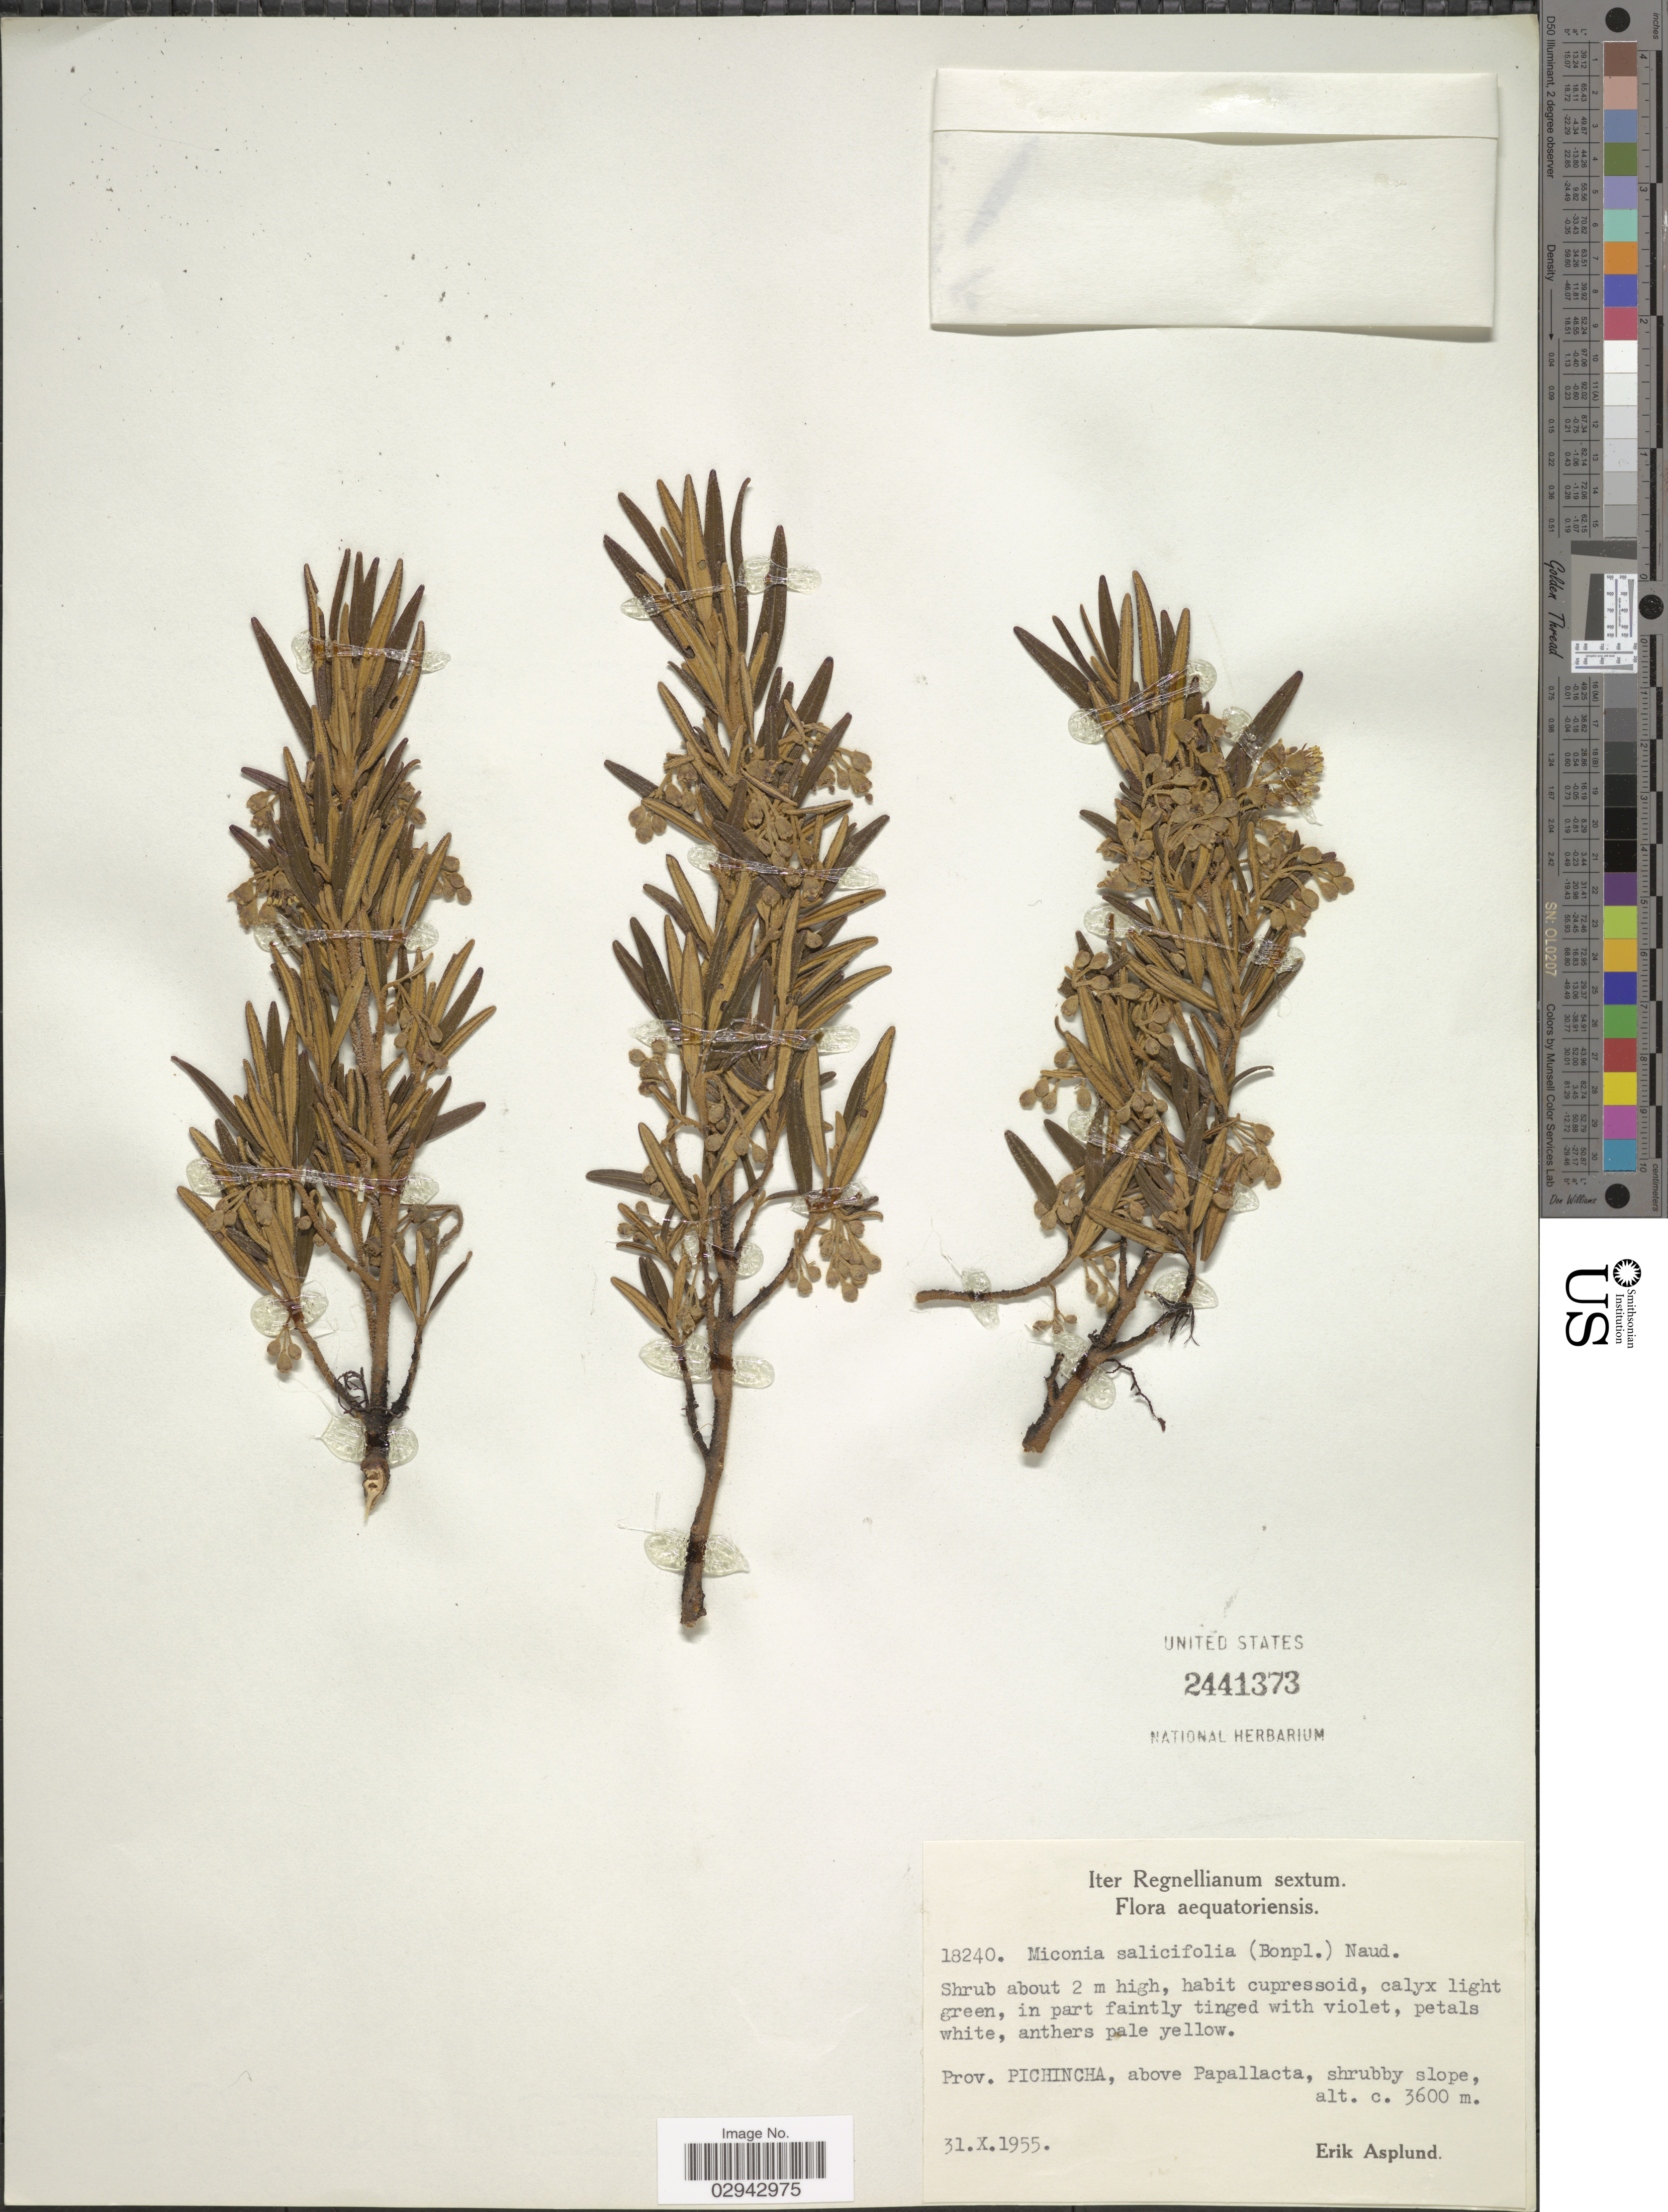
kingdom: Plantae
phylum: Tracheophyta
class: Magnoliopsida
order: Myrtales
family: Melastomataceae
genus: Miconia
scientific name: Miconia salicifolia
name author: (Bonpl.) Naudin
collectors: E. Asplund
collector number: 18240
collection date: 1955-10-31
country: Ecuador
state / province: Pichincha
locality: Above Papallacta.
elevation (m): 3600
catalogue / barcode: US 2441373